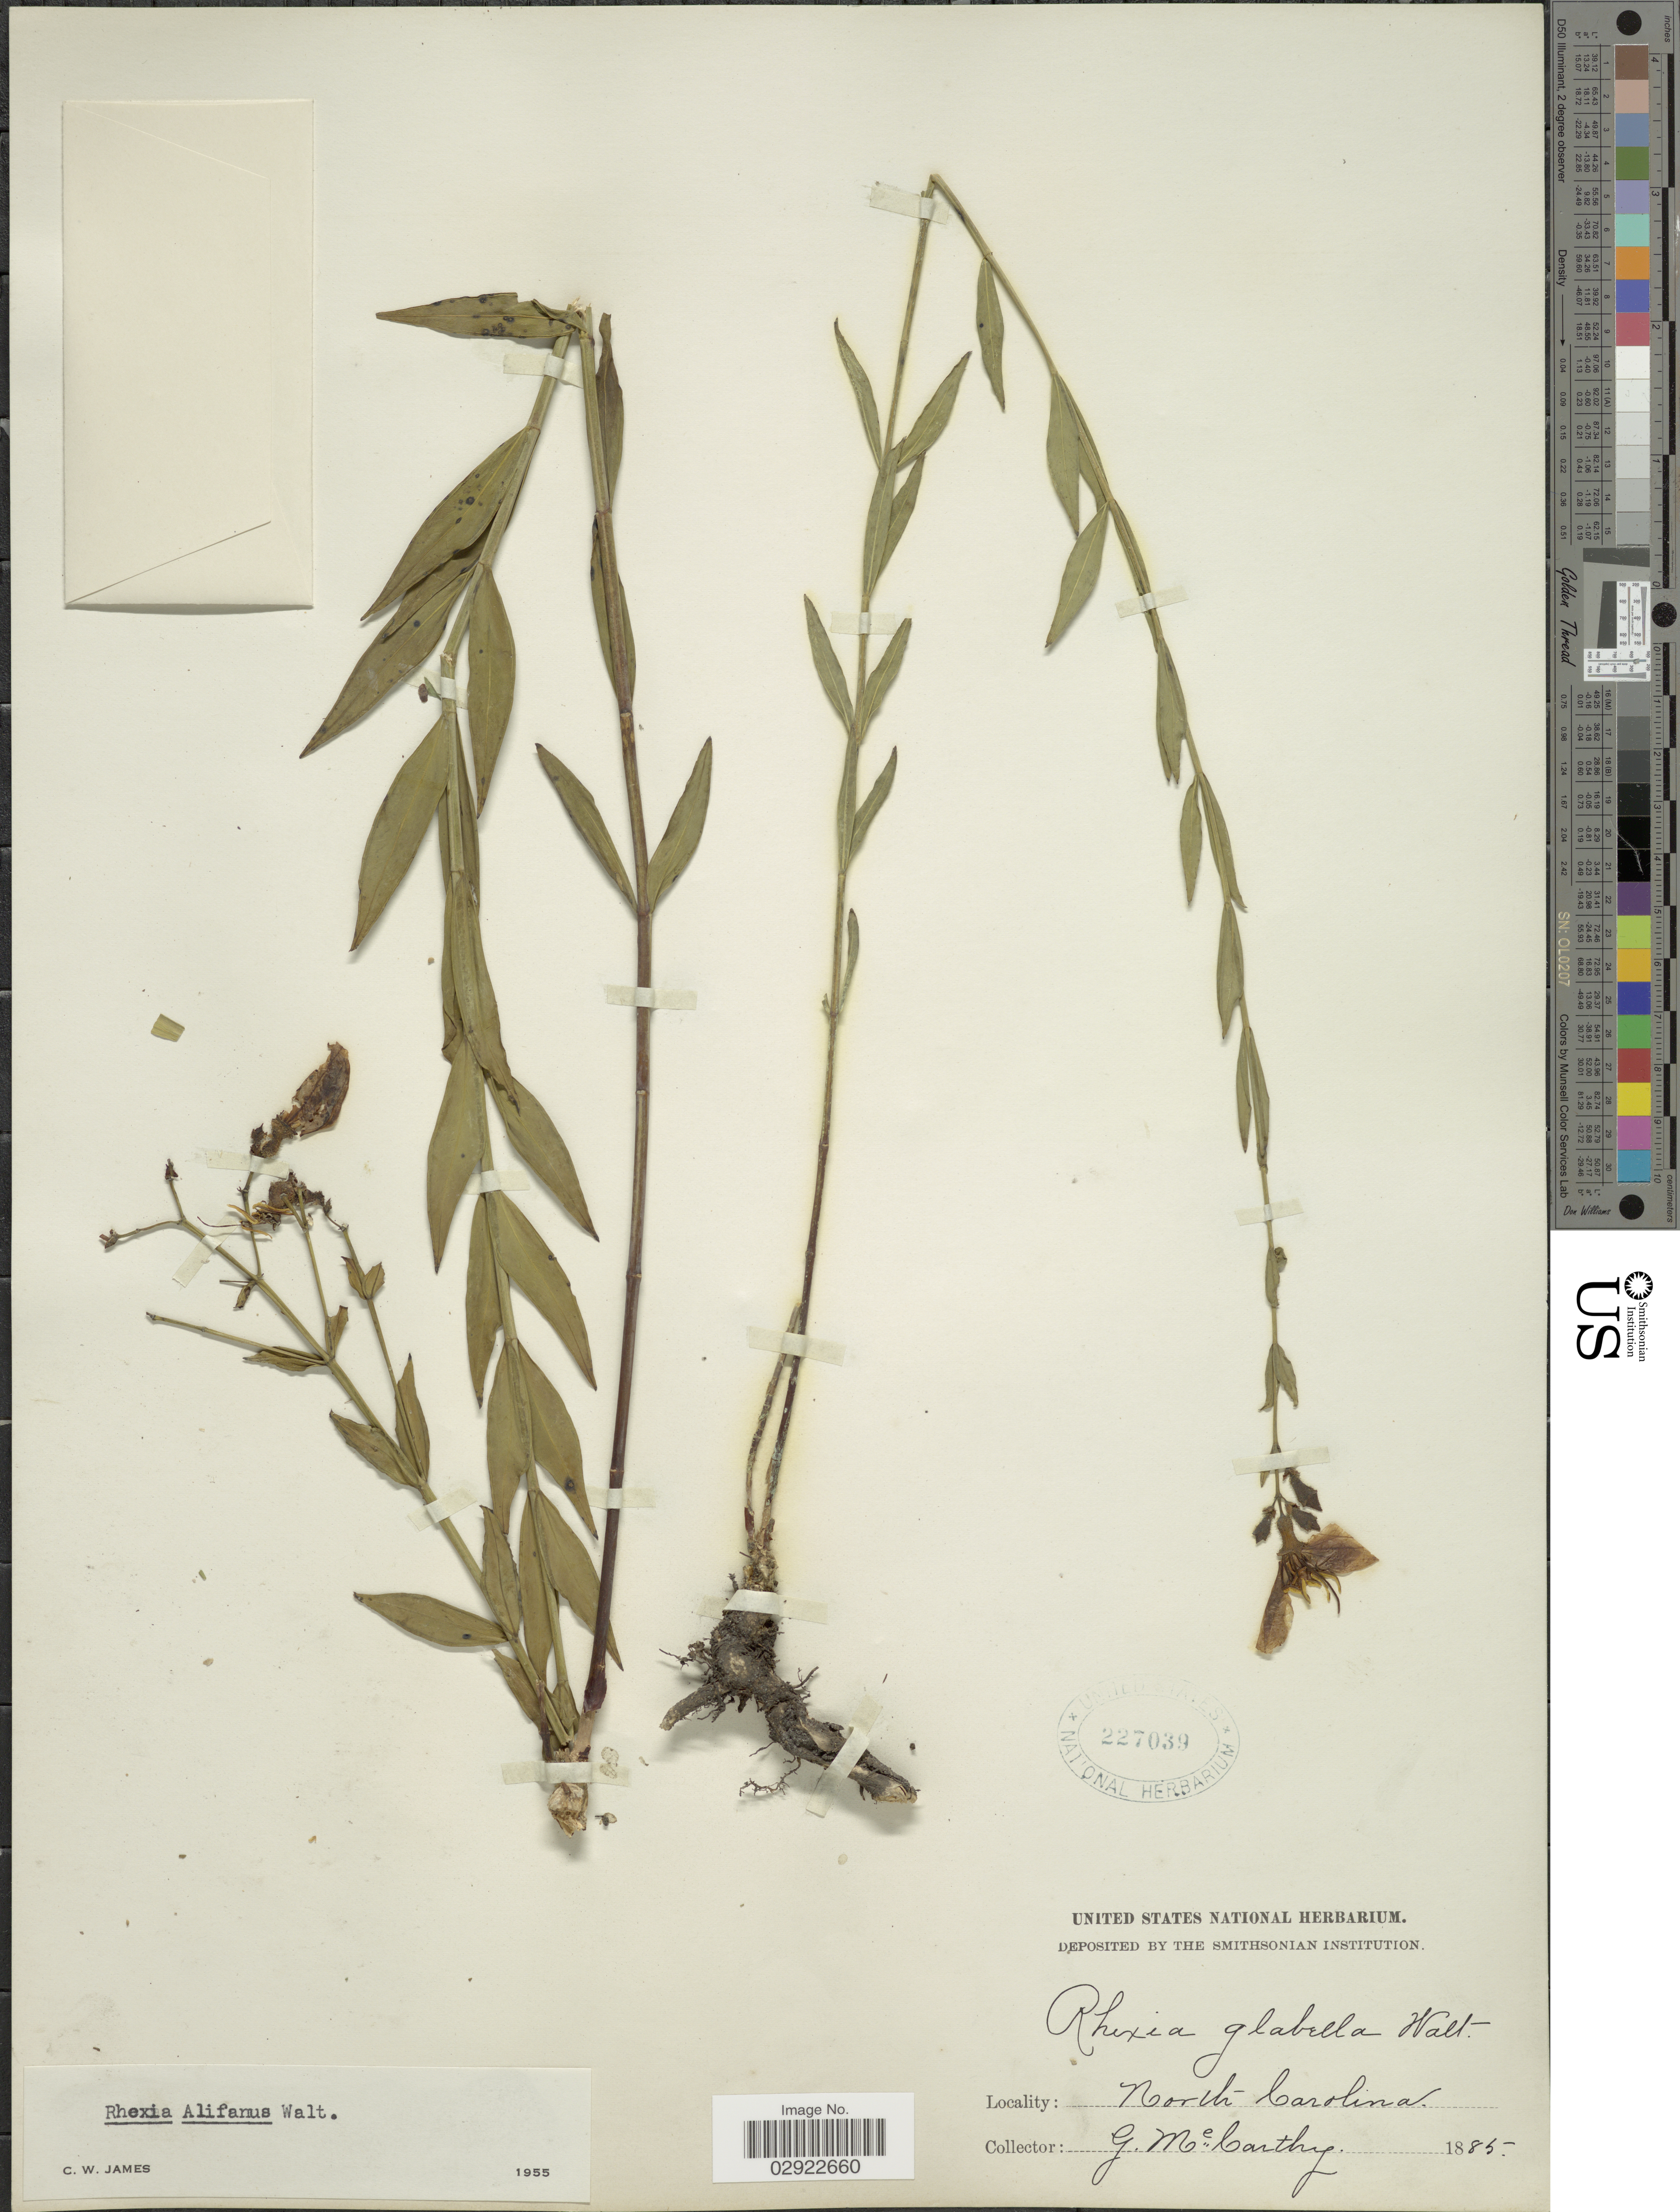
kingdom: Plantae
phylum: Tracheophyta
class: Magnoliopsida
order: Myrtales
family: Melastomataceae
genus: Rhexia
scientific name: Rhexia alifanus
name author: Walter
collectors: G. M. McCarthy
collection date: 1885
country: United States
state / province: North Carolina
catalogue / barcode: US 227039